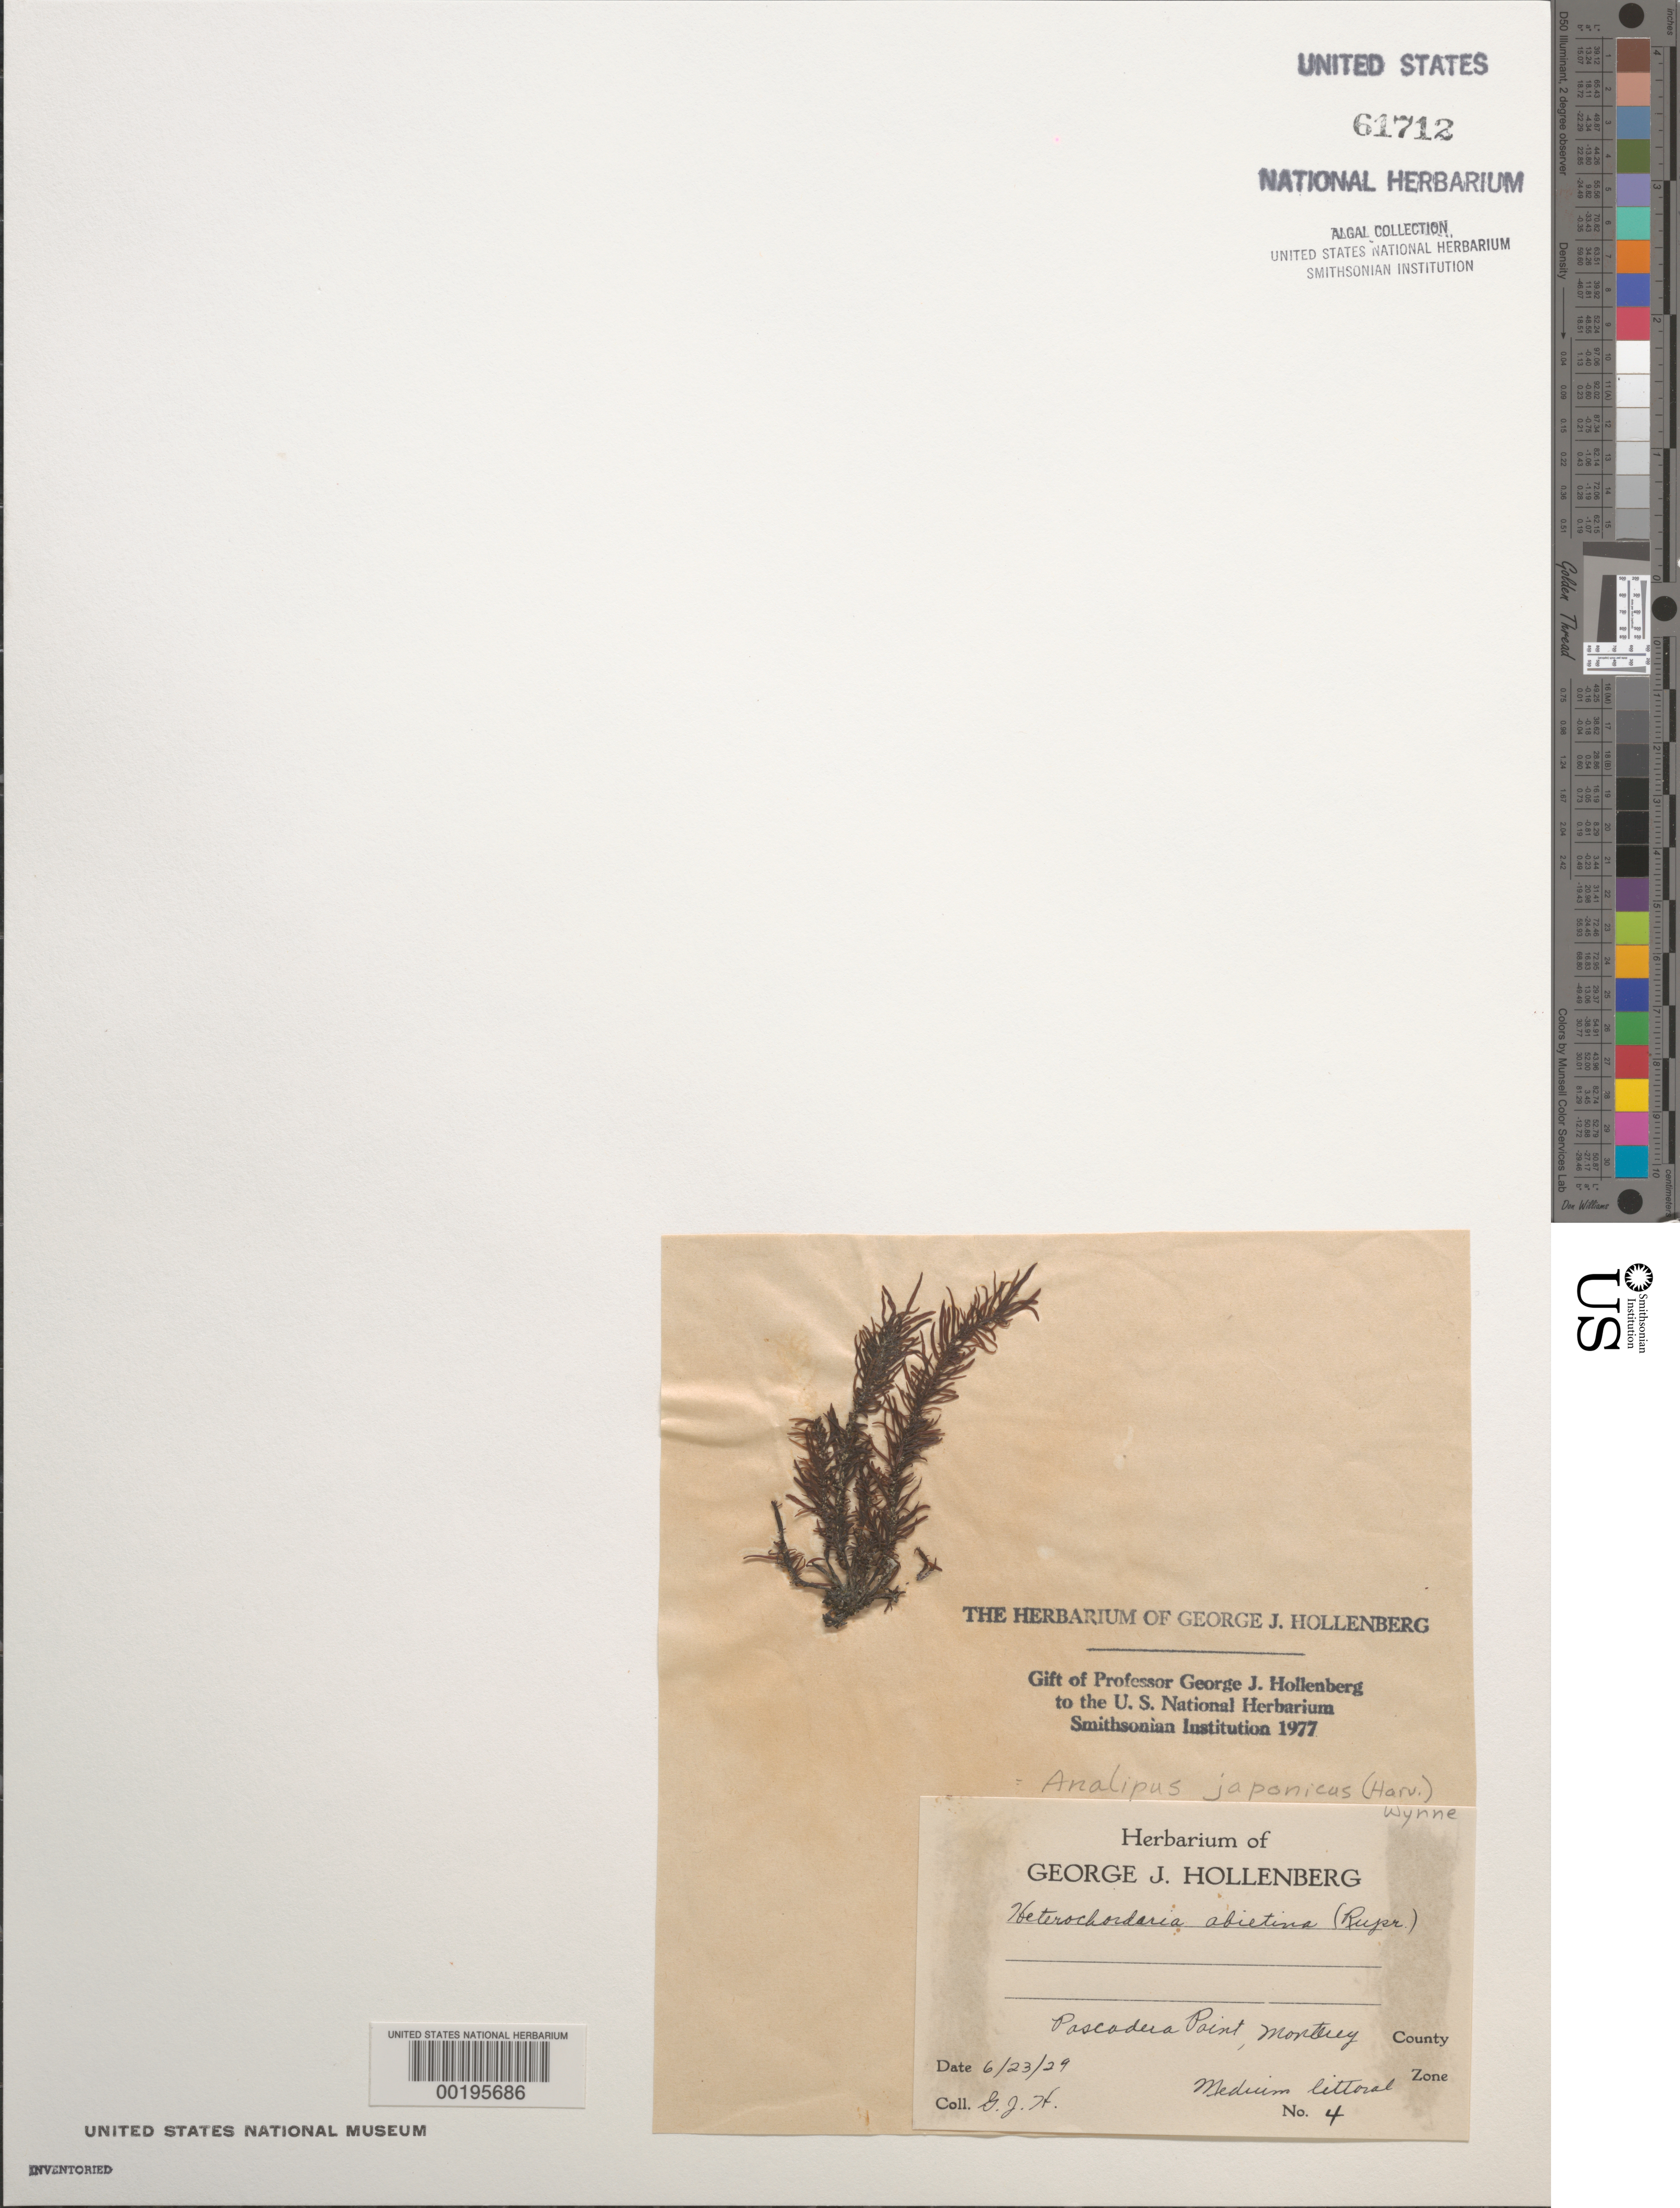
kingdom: Chromista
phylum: Ochrophyta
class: Phaeophyceae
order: Ectocarpales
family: Chordariaceae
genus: Analipus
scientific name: Analipus japonicus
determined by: Hollenberg, George J.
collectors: G. Hollenberg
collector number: GJH 4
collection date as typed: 23 Jun 1929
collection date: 1929-06-23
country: United States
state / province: California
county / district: Monterey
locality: Pescadero Point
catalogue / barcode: US 61712